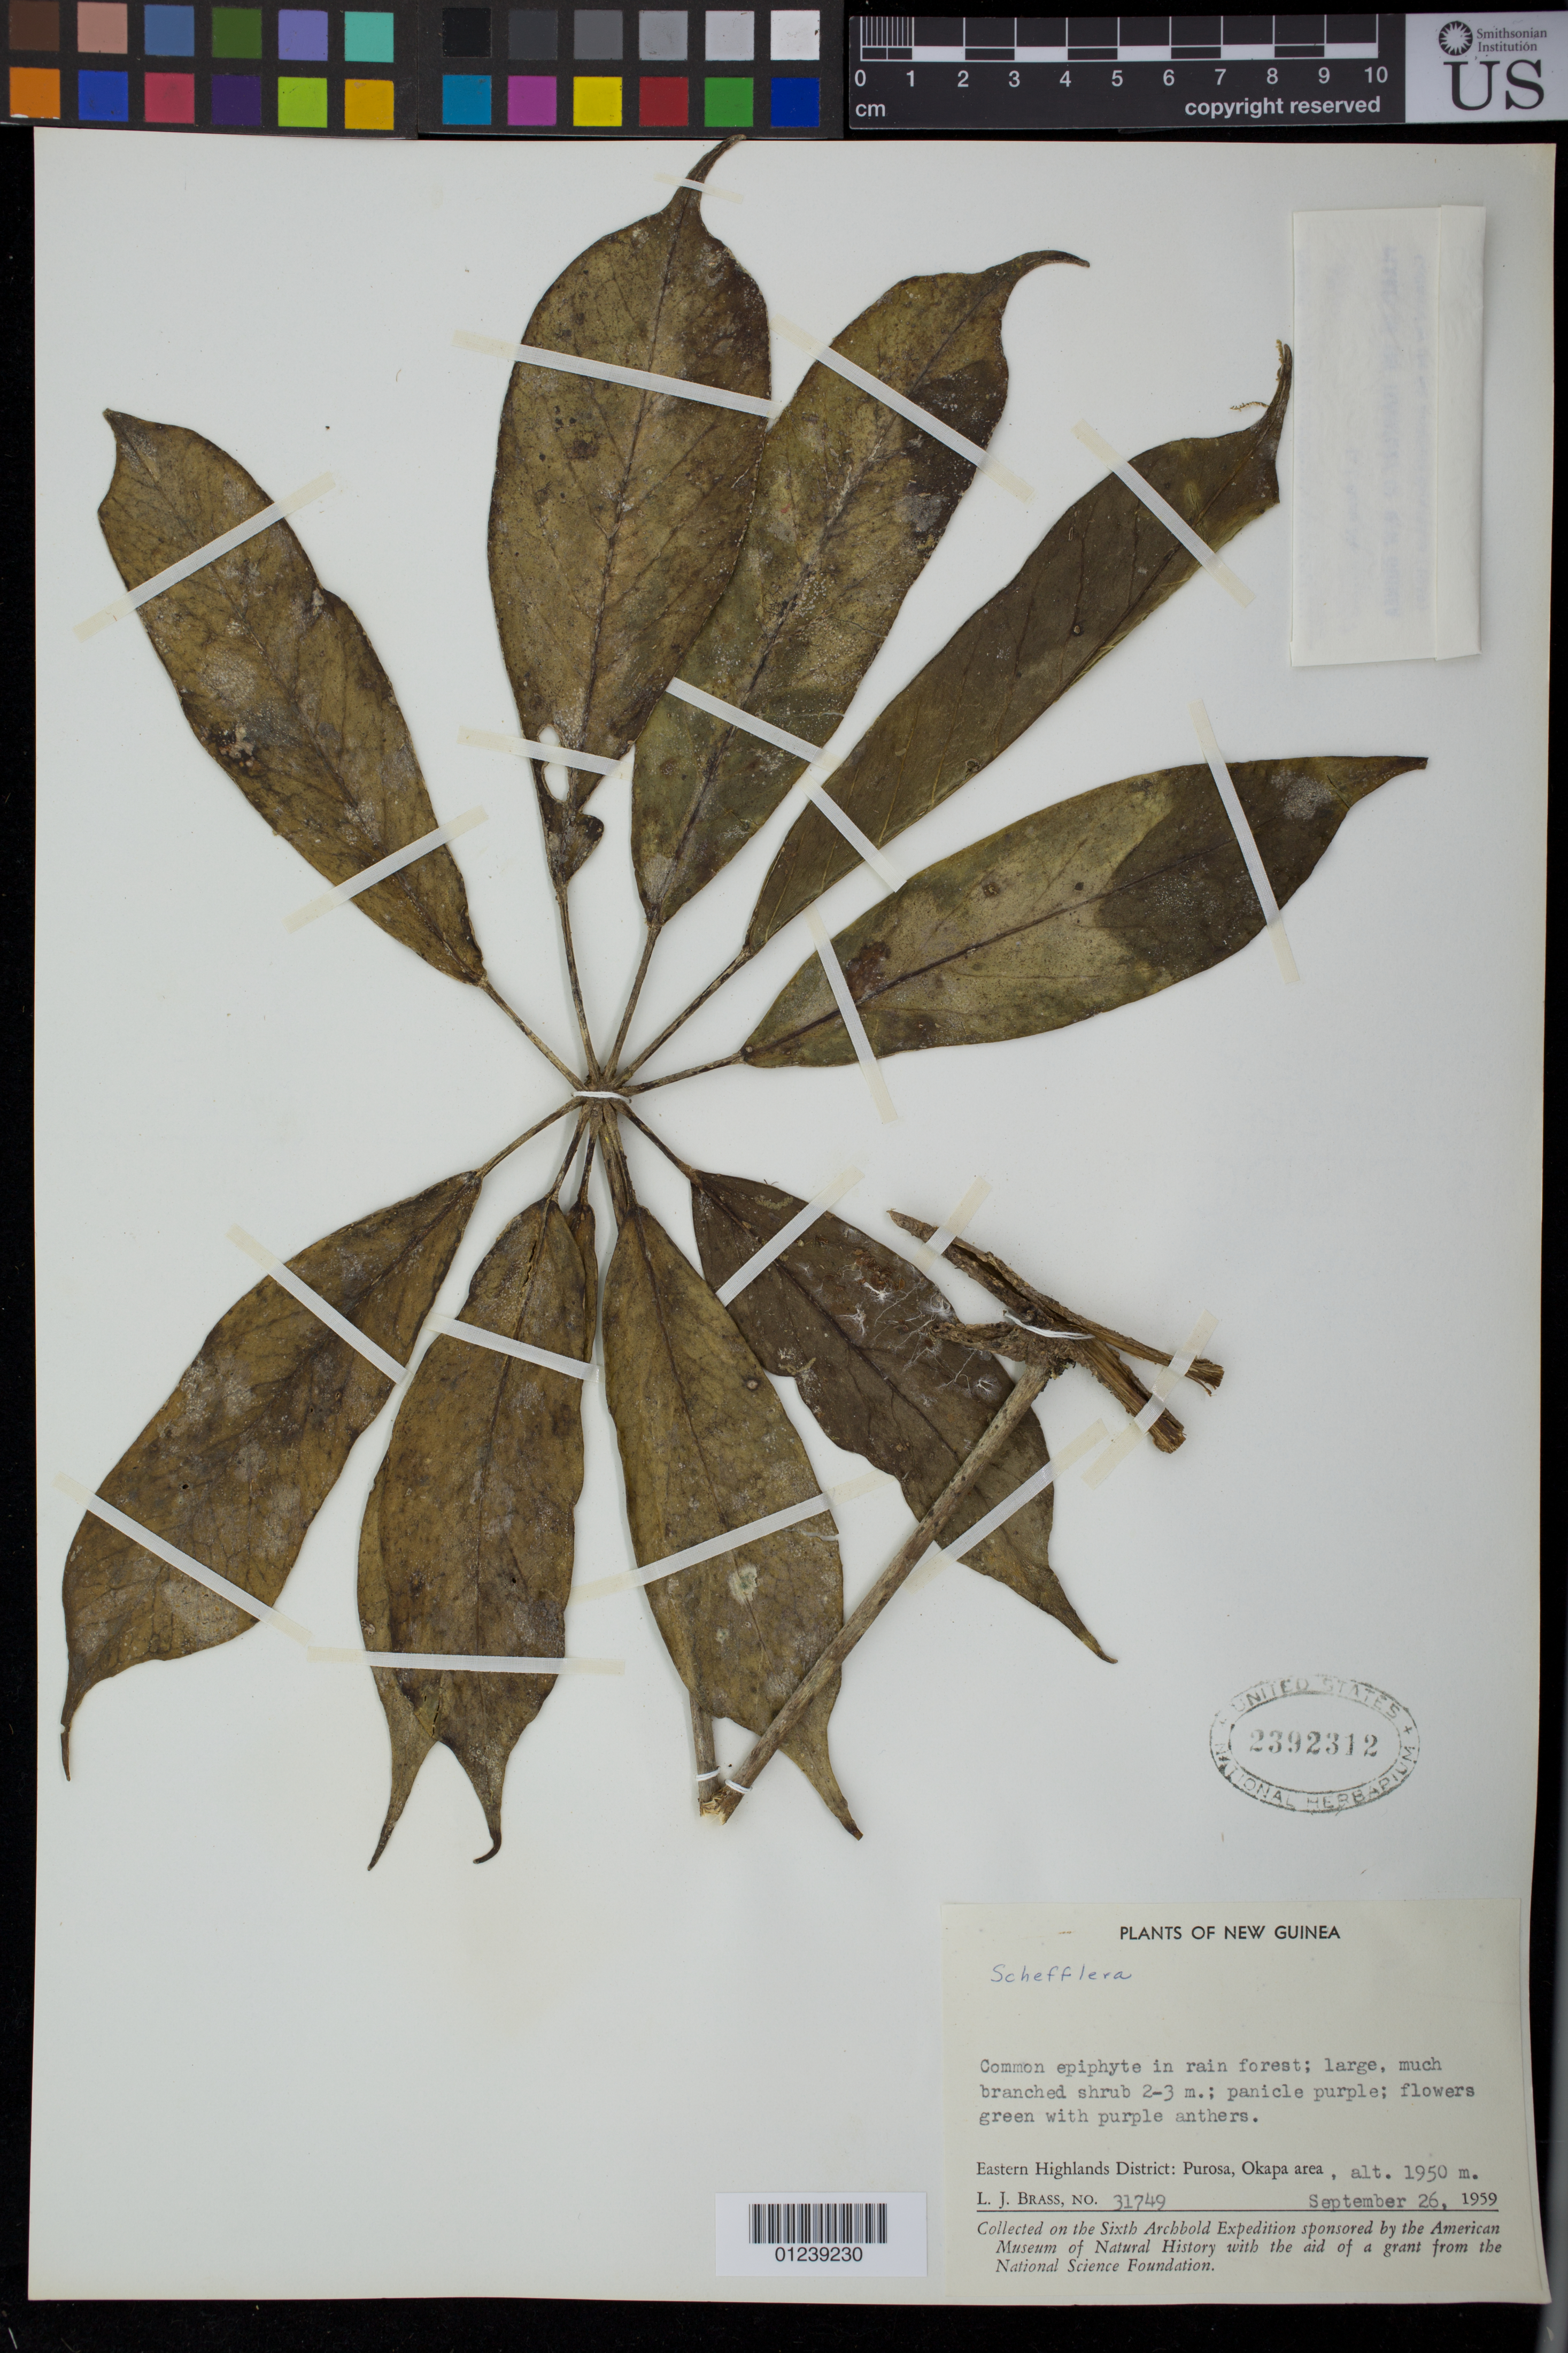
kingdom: Plantae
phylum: Tracheophyta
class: Magnoliopsida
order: Apiales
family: Araliaceae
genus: Schefflera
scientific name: Schefflera sp.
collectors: L. J. Brass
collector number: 31749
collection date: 1959-09-26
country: Papua New Guinea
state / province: Eastern Highlands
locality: Purosa, Okapa area, alt 1950 m.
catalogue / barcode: US 2392312